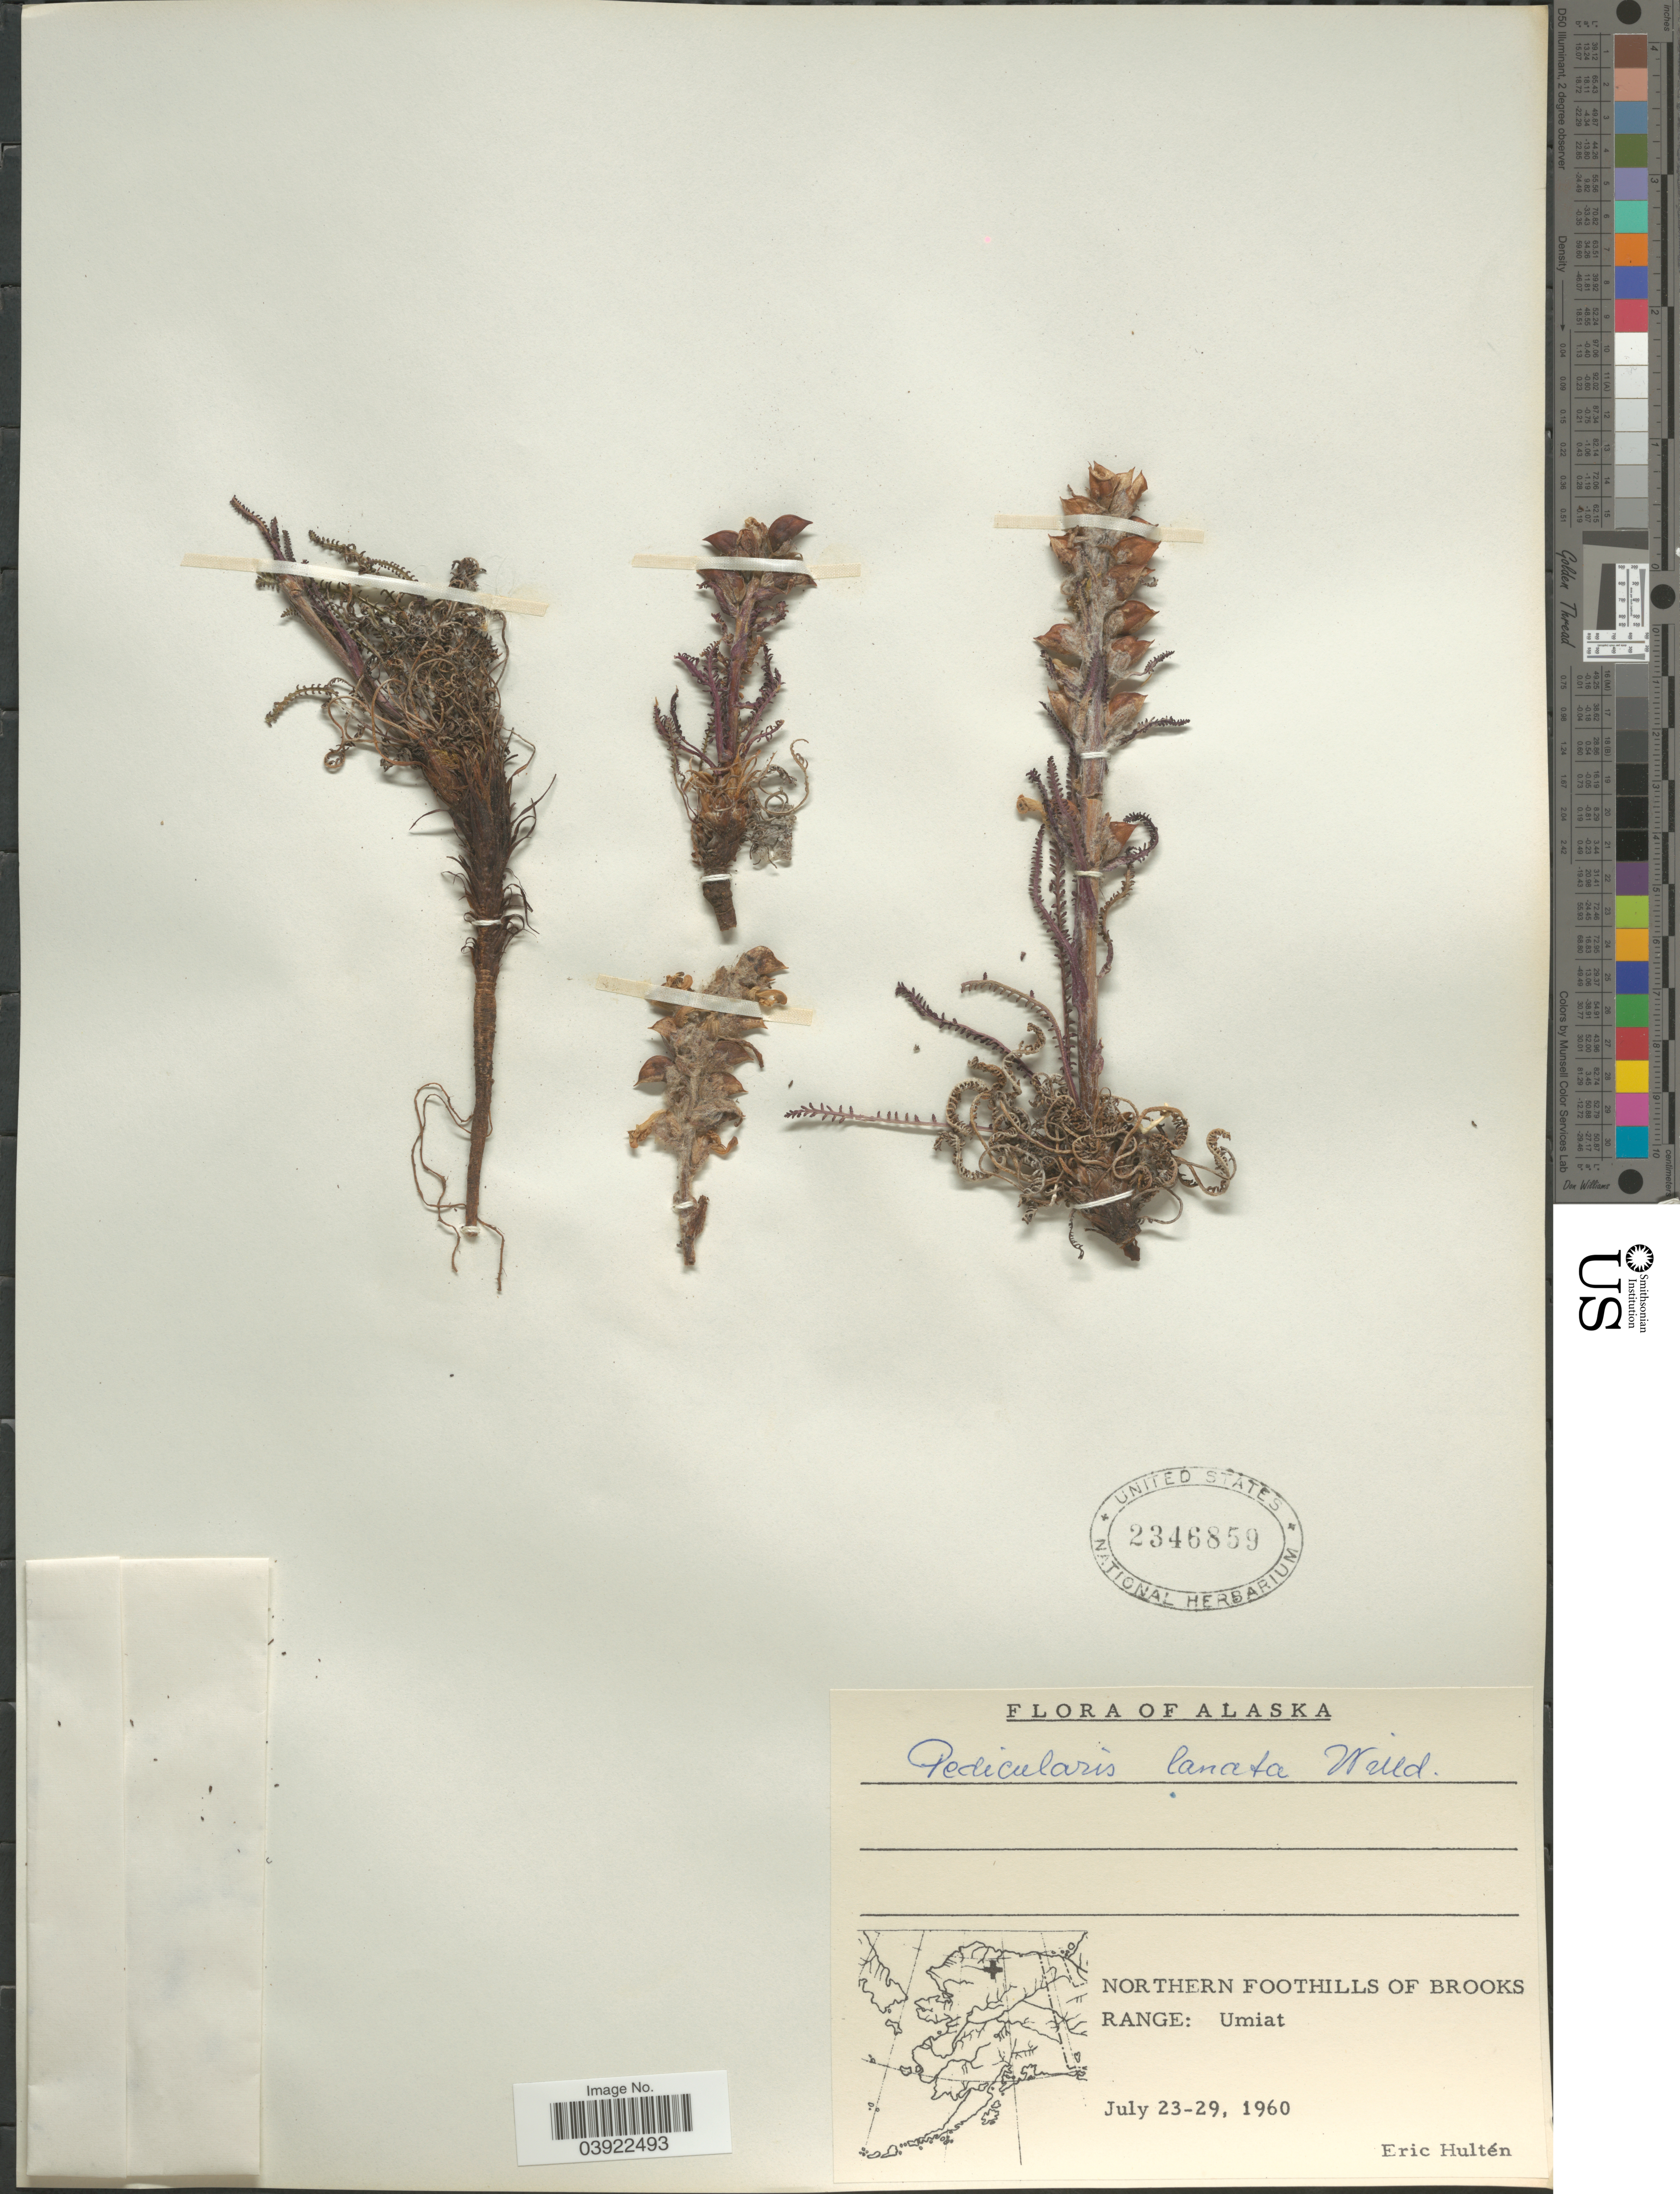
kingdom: Plantae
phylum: Tracheophyta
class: Magnoliopsida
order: Lamiales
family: Orobanchaceae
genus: Pedicularis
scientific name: Pedicularis lanata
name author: Willd. ex Cham. & Schltdl.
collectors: E. G. Hultén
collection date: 1960-07-23/1960-07-29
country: United States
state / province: Alaska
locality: Northern Foothills of Brooks Range: Umiat.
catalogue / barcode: US 2346859